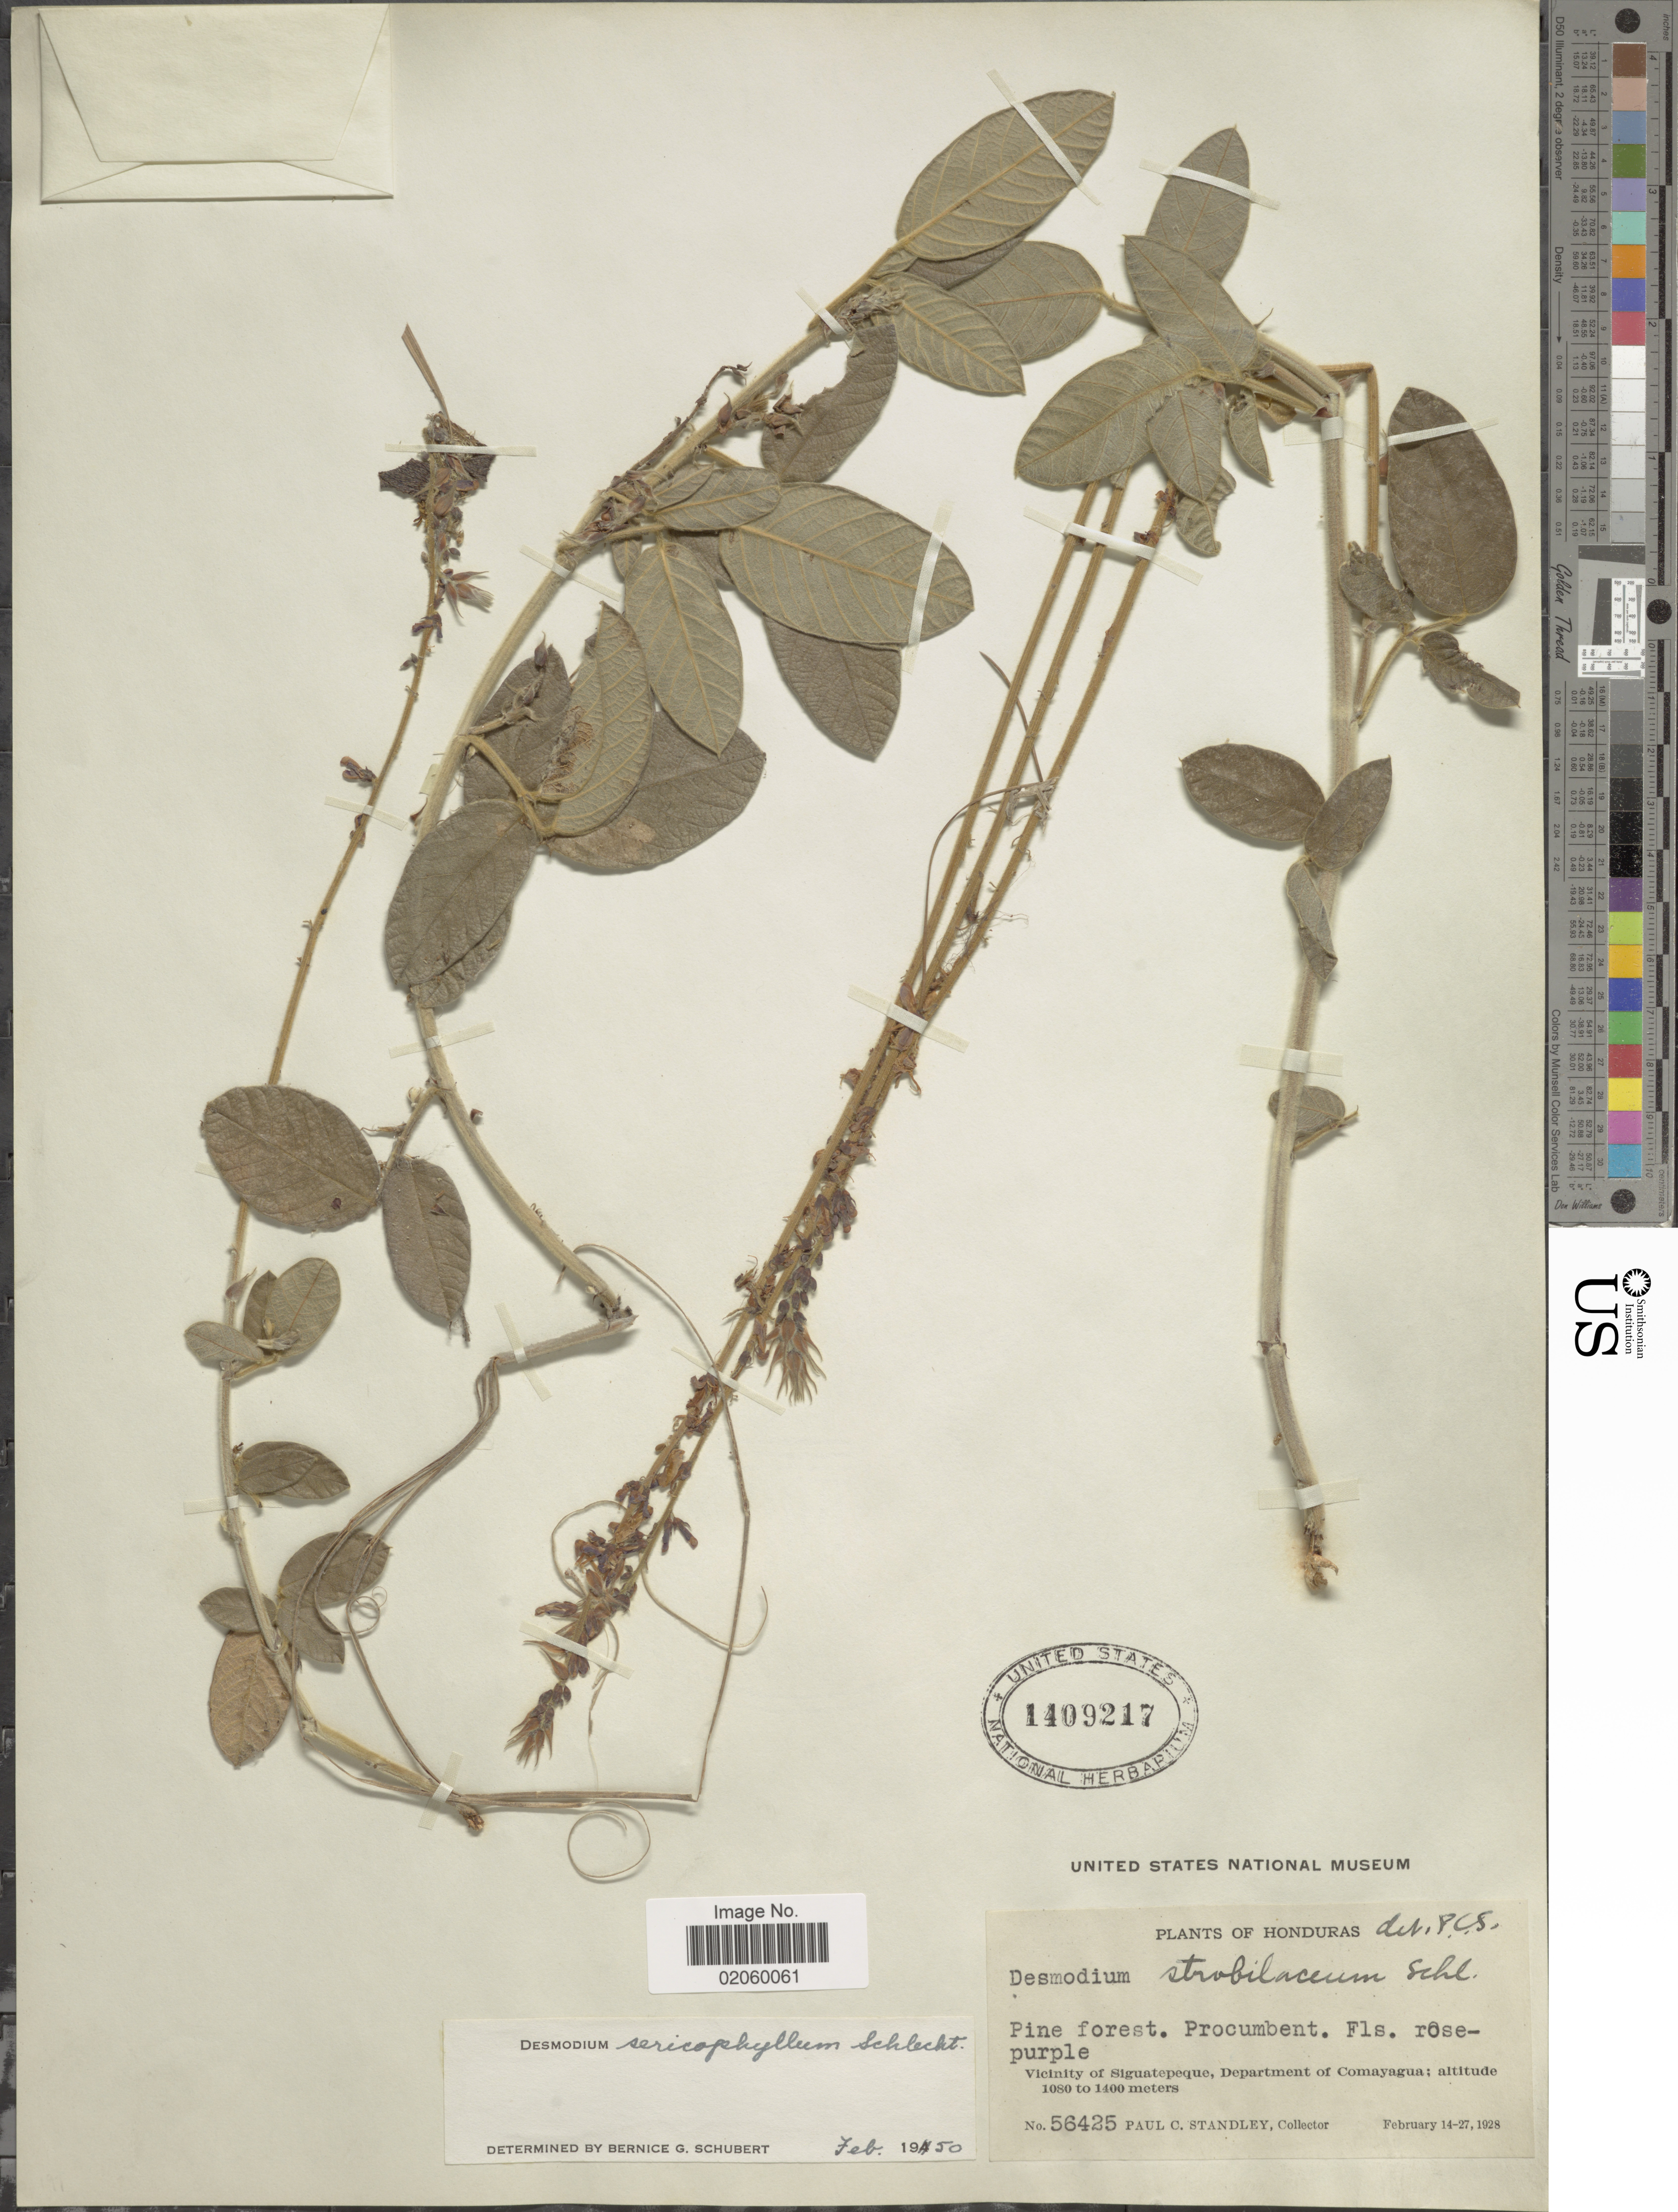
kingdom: Plantae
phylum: Tracheophyta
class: Magnoliopsida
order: Fabales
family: Fabaceae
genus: Desmodium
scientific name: Desmodium sericophyllum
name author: Schltdl.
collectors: P. C. Standley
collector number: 56425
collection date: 1928-02-14/1928-02-27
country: Honduras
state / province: Comayagua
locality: Vicinity of Siguatepeque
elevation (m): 1080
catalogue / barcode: US 1409217